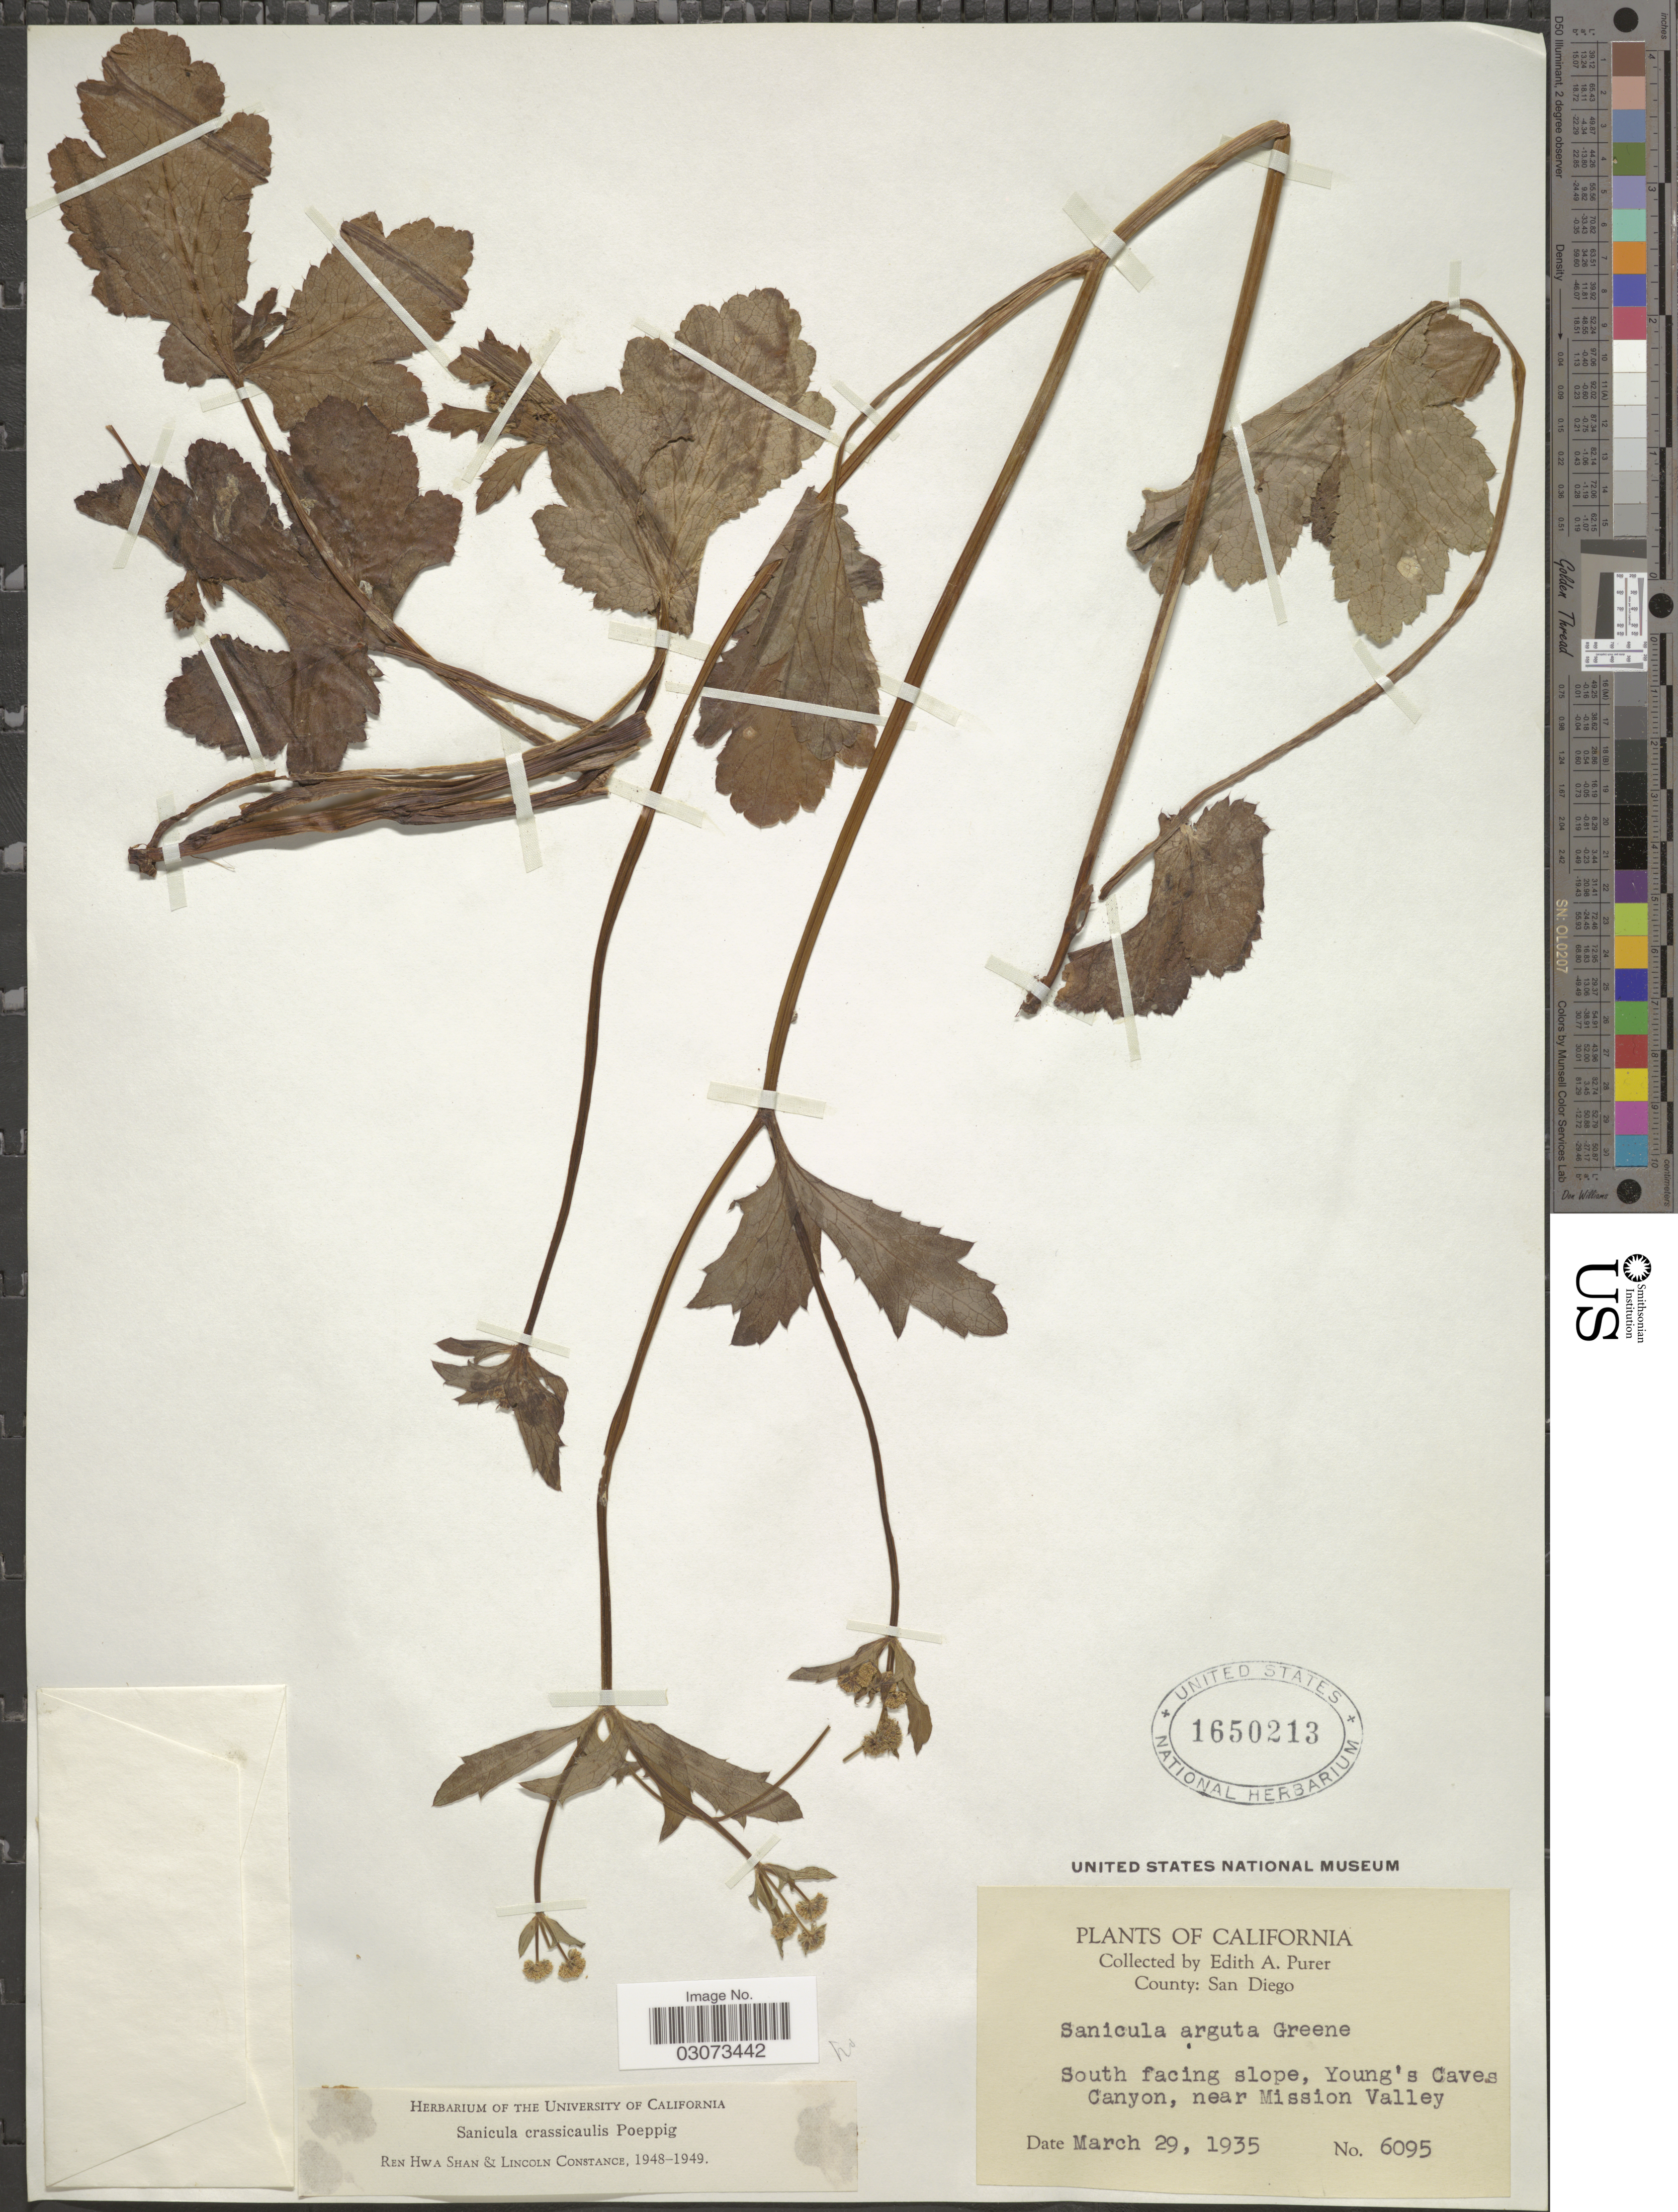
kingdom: Plantae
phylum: Tracheophyta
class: Magnoliopsida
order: Apiales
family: Apiaceae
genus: Sanicula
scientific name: Sanicula crassicaulis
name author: Poepp. ex DC.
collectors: E. Purer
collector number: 6095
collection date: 1935-03-29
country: United States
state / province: California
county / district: San Diego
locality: County: San Diego. South facing slope, Young's Caves Canyon, near Mission Valley.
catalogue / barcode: US 1650213